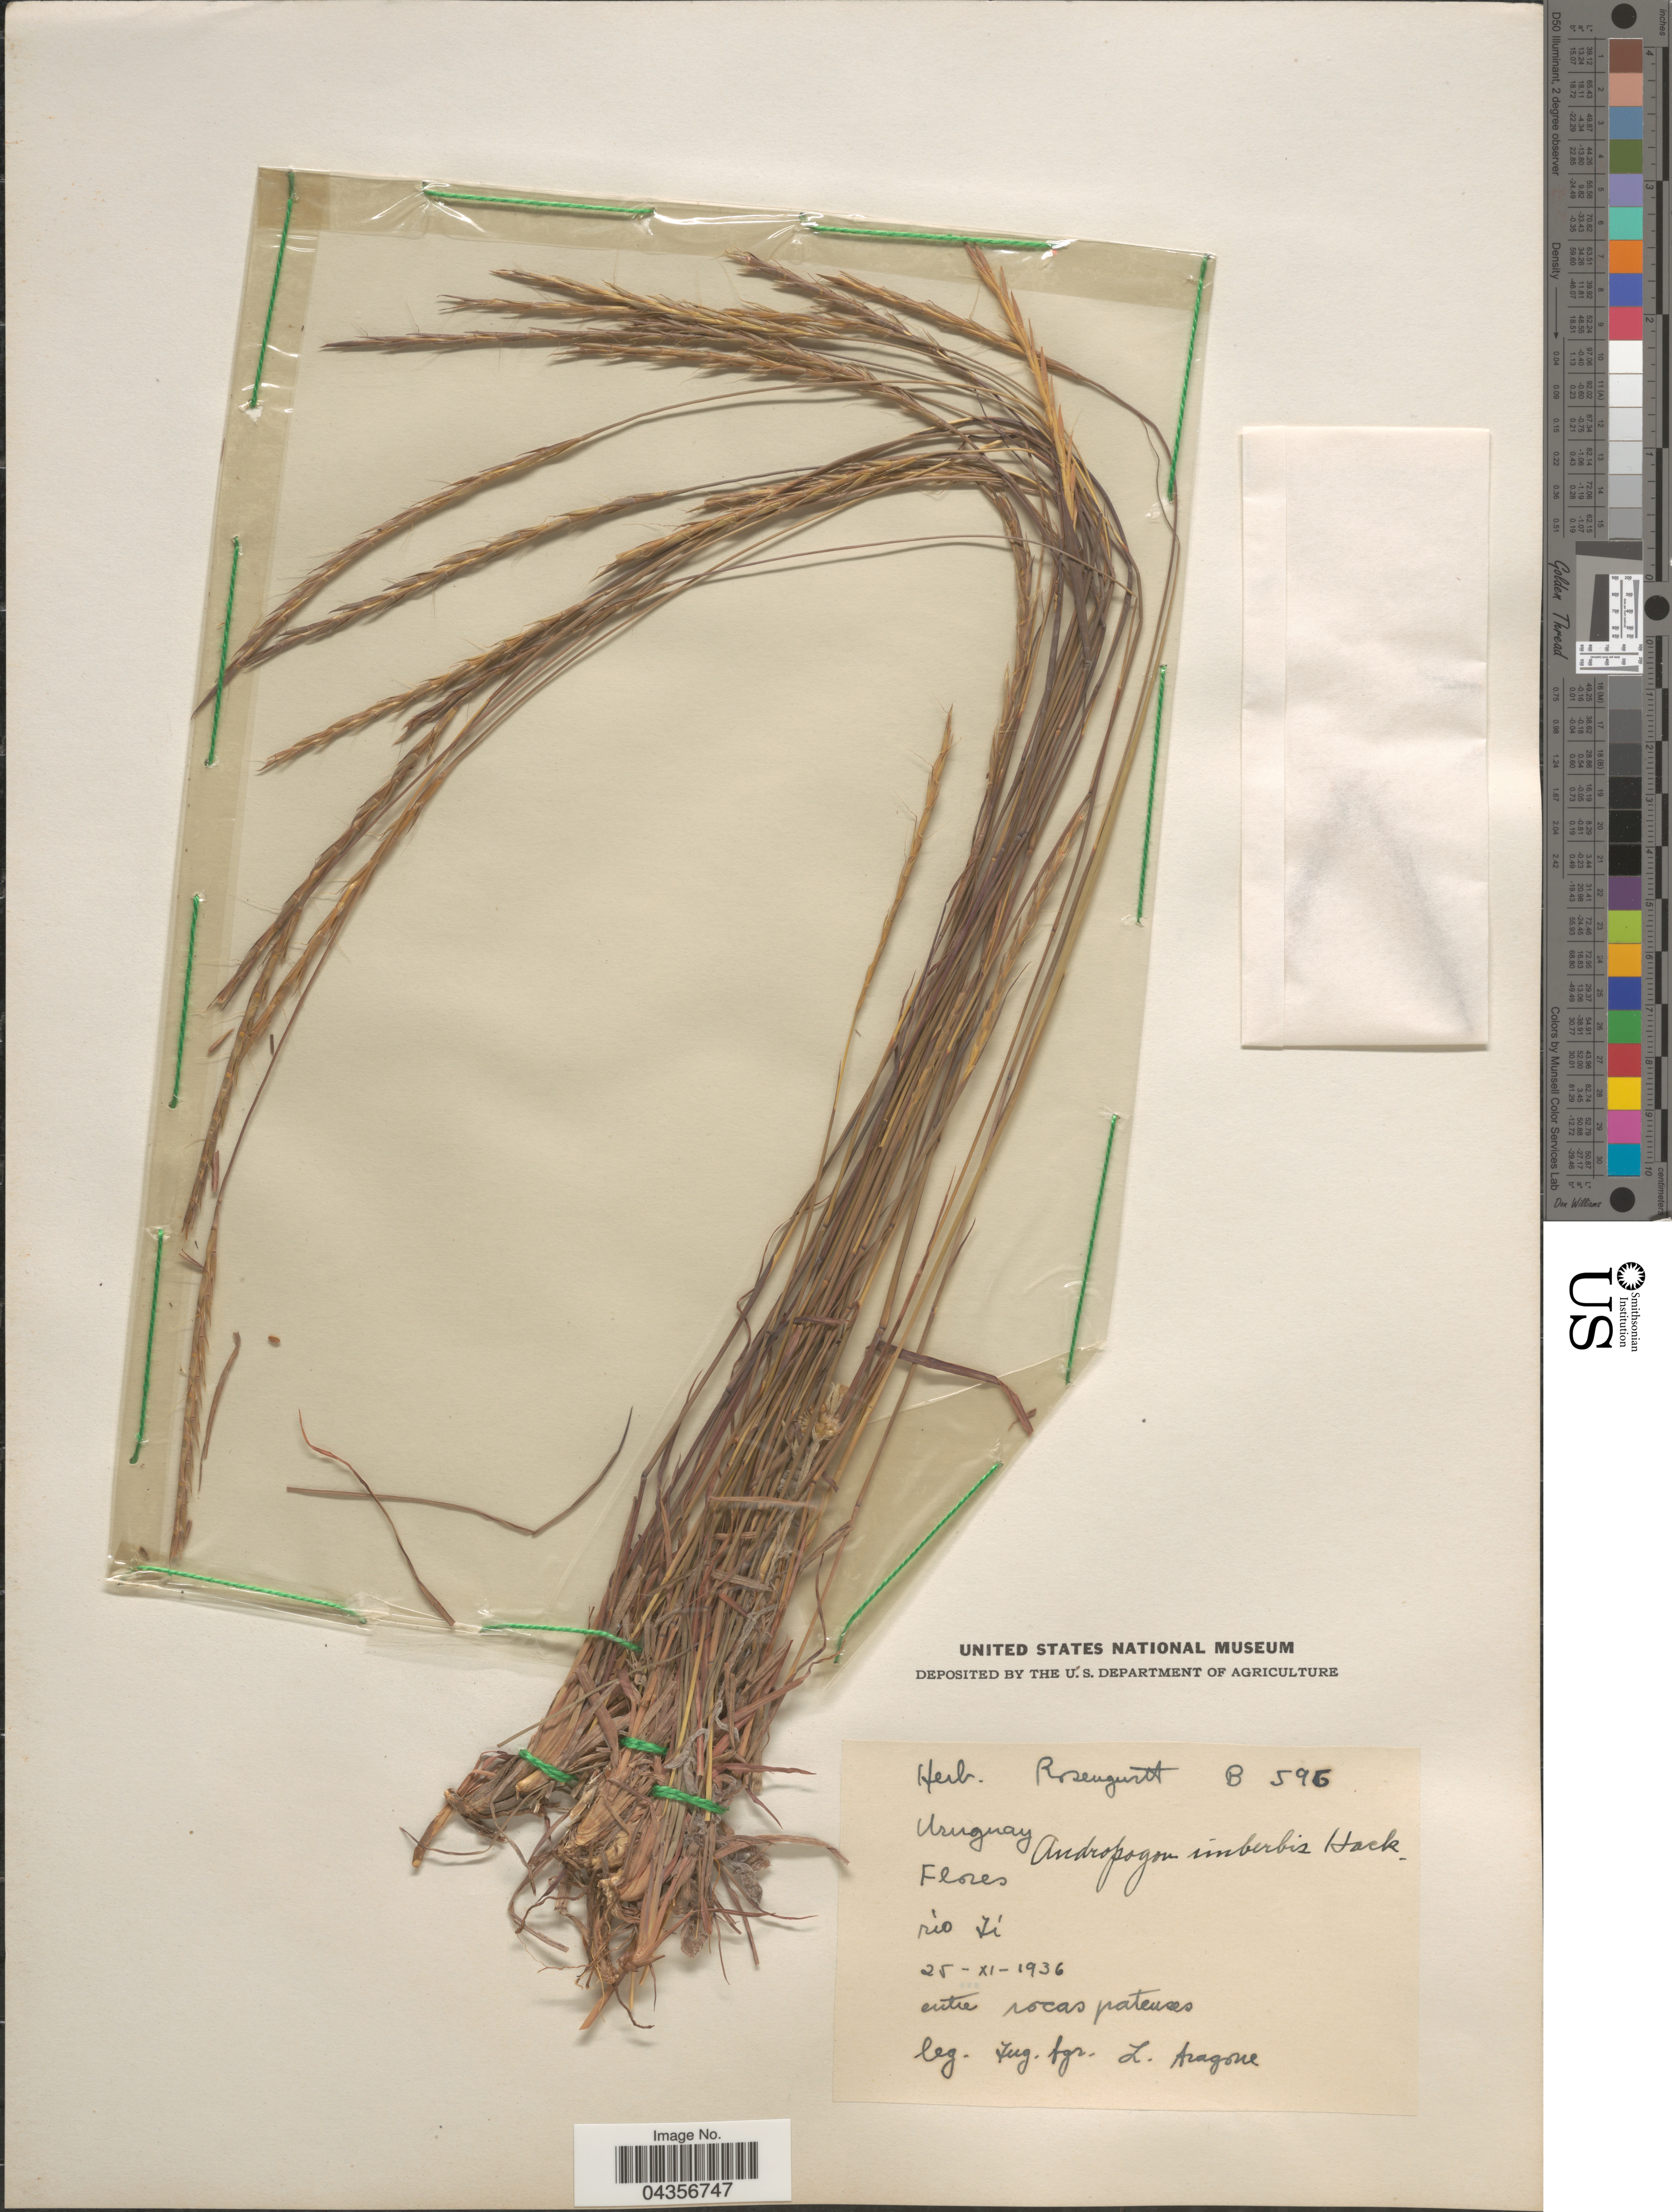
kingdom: Plantae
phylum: Tracheophyta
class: Liliopsida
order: Poales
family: Poaceae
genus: Schizachyrium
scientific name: Schizachyrium salzmanii var. aristatum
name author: (Hack.) Peichoto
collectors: L. Aragone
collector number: B596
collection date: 1936-11-25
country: Uruguay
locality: Río Yí.